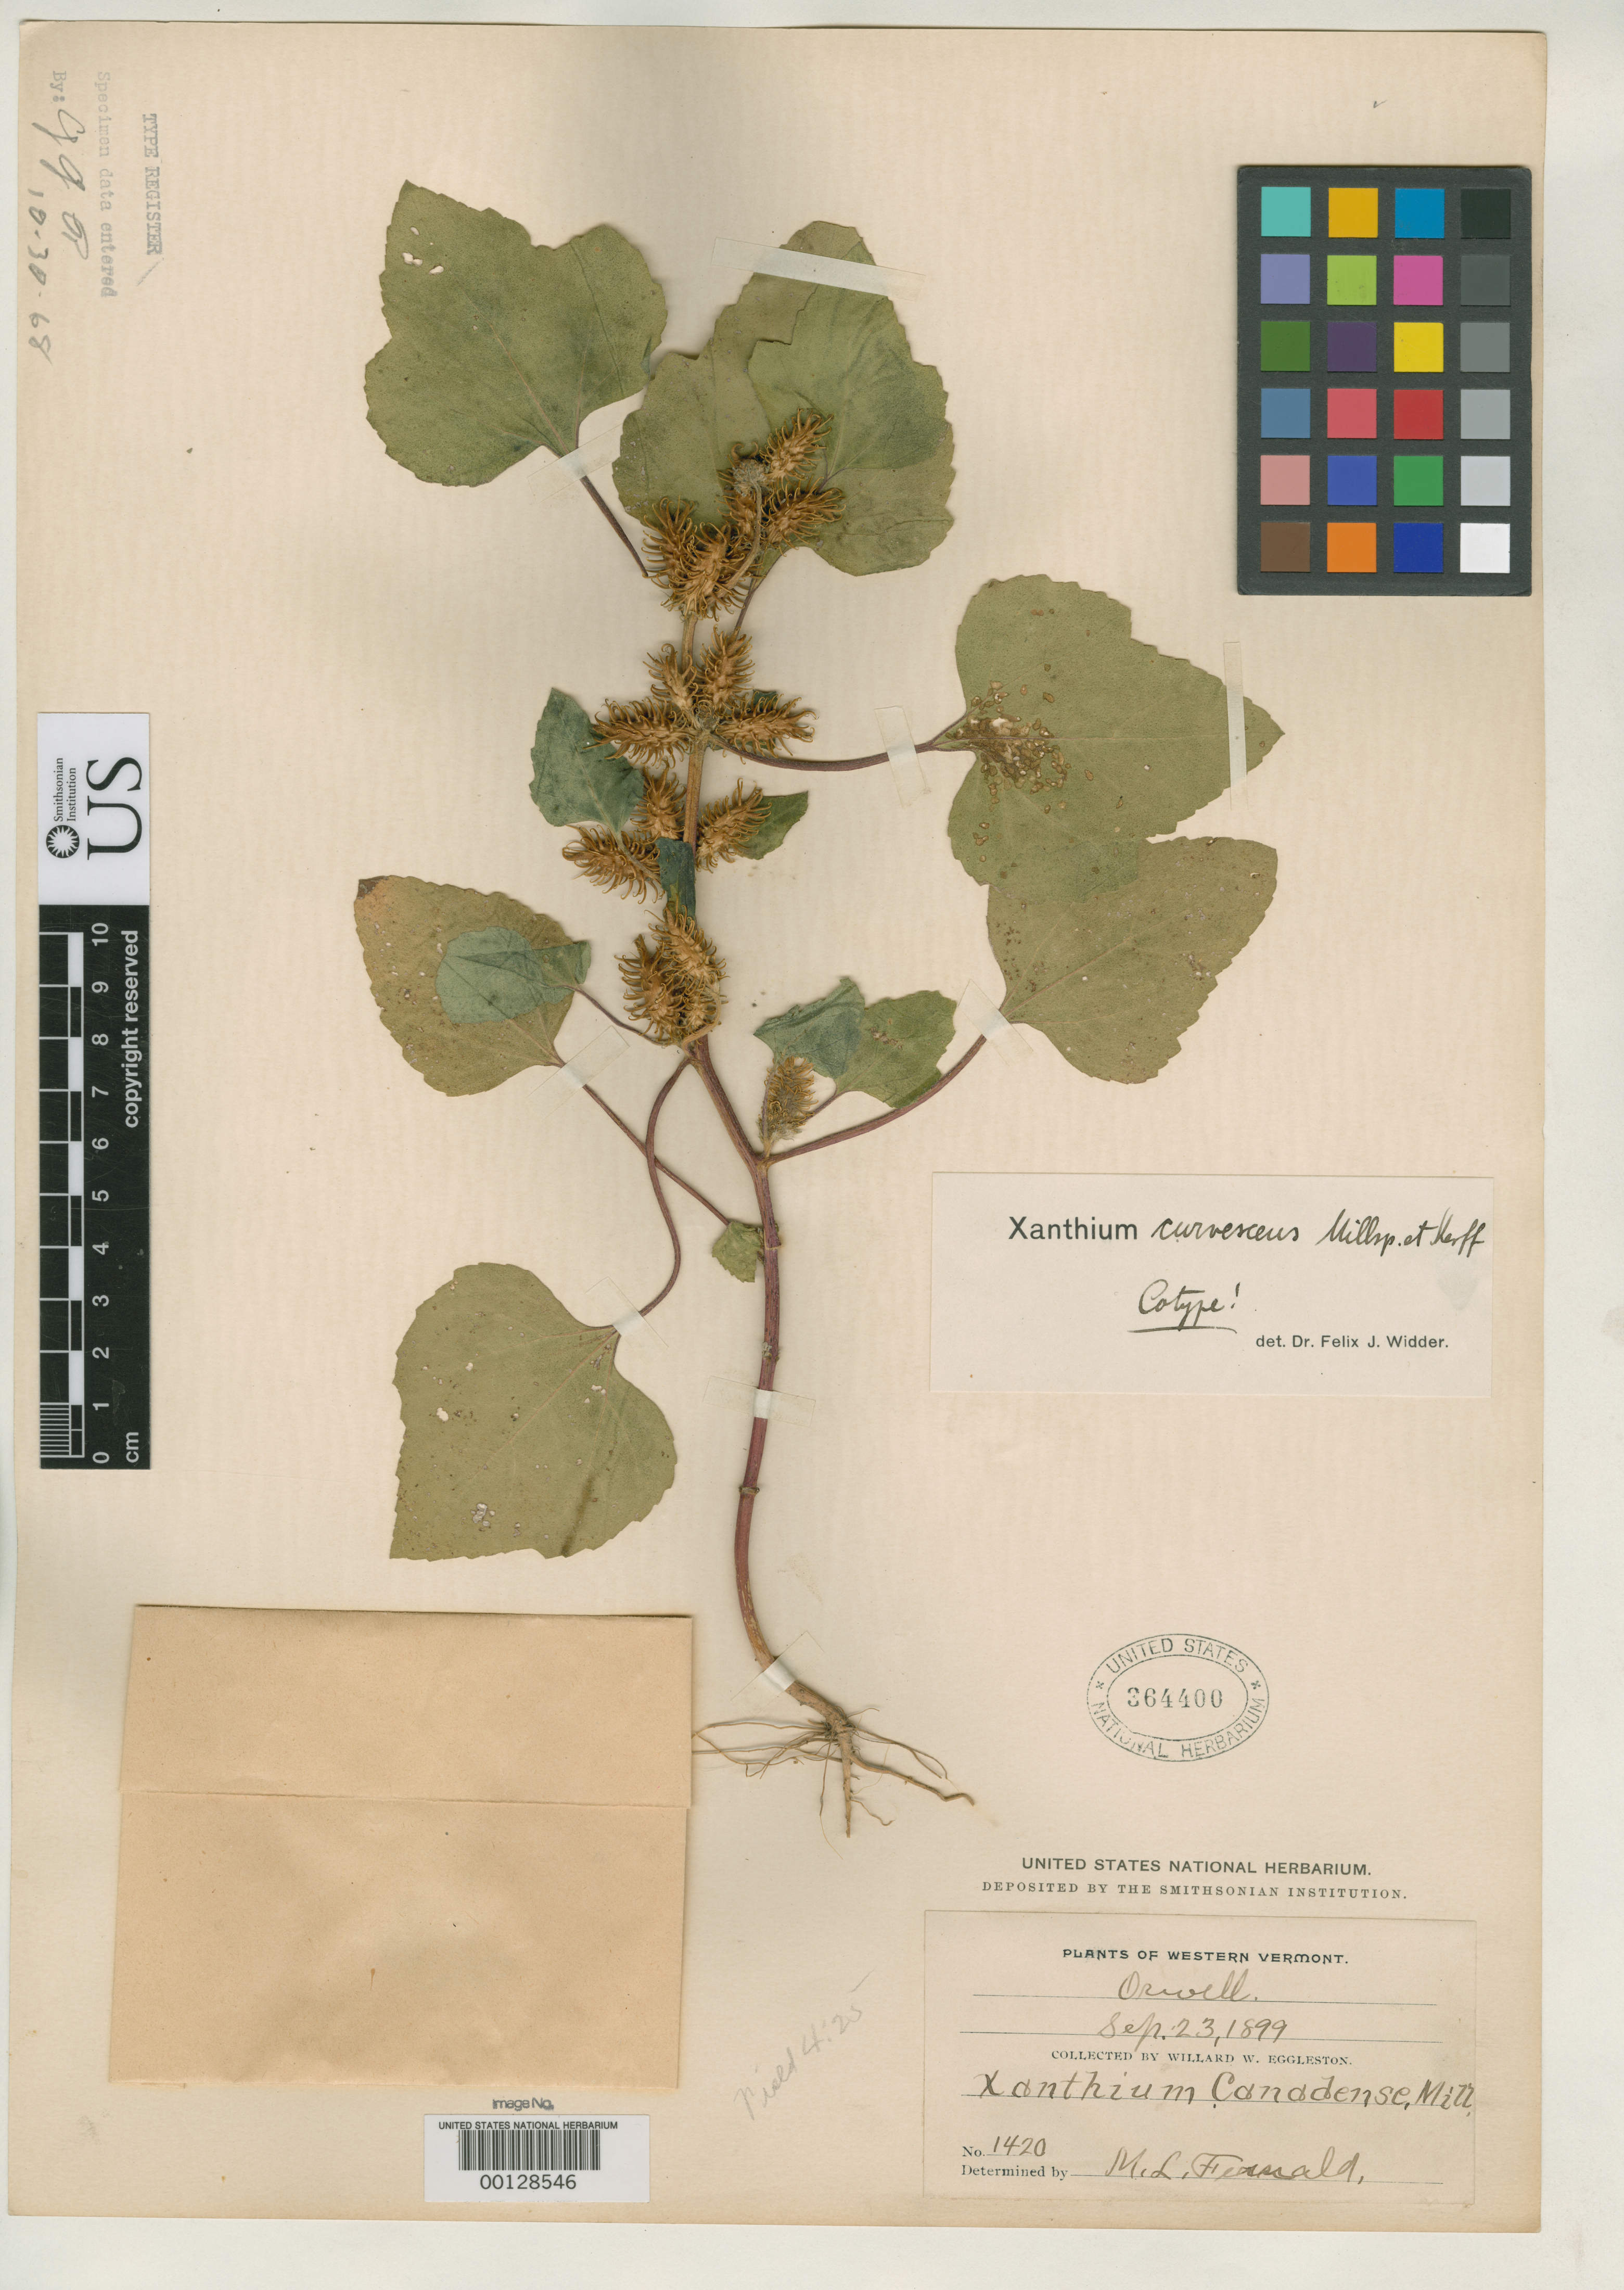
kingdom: Plantae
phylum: Tracheophyta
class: Magnoliopsida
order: Asterales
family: Asteraceae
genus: Xanthium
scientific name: Xanthium curvescens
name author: Millsp. & Sherff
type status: Isotype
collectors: W. W. Eggleston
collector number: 1420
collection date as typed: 23 Sep 1899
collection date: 1899-09-23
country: United States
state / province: Vermont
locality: Orwell.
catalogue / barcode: US 364400